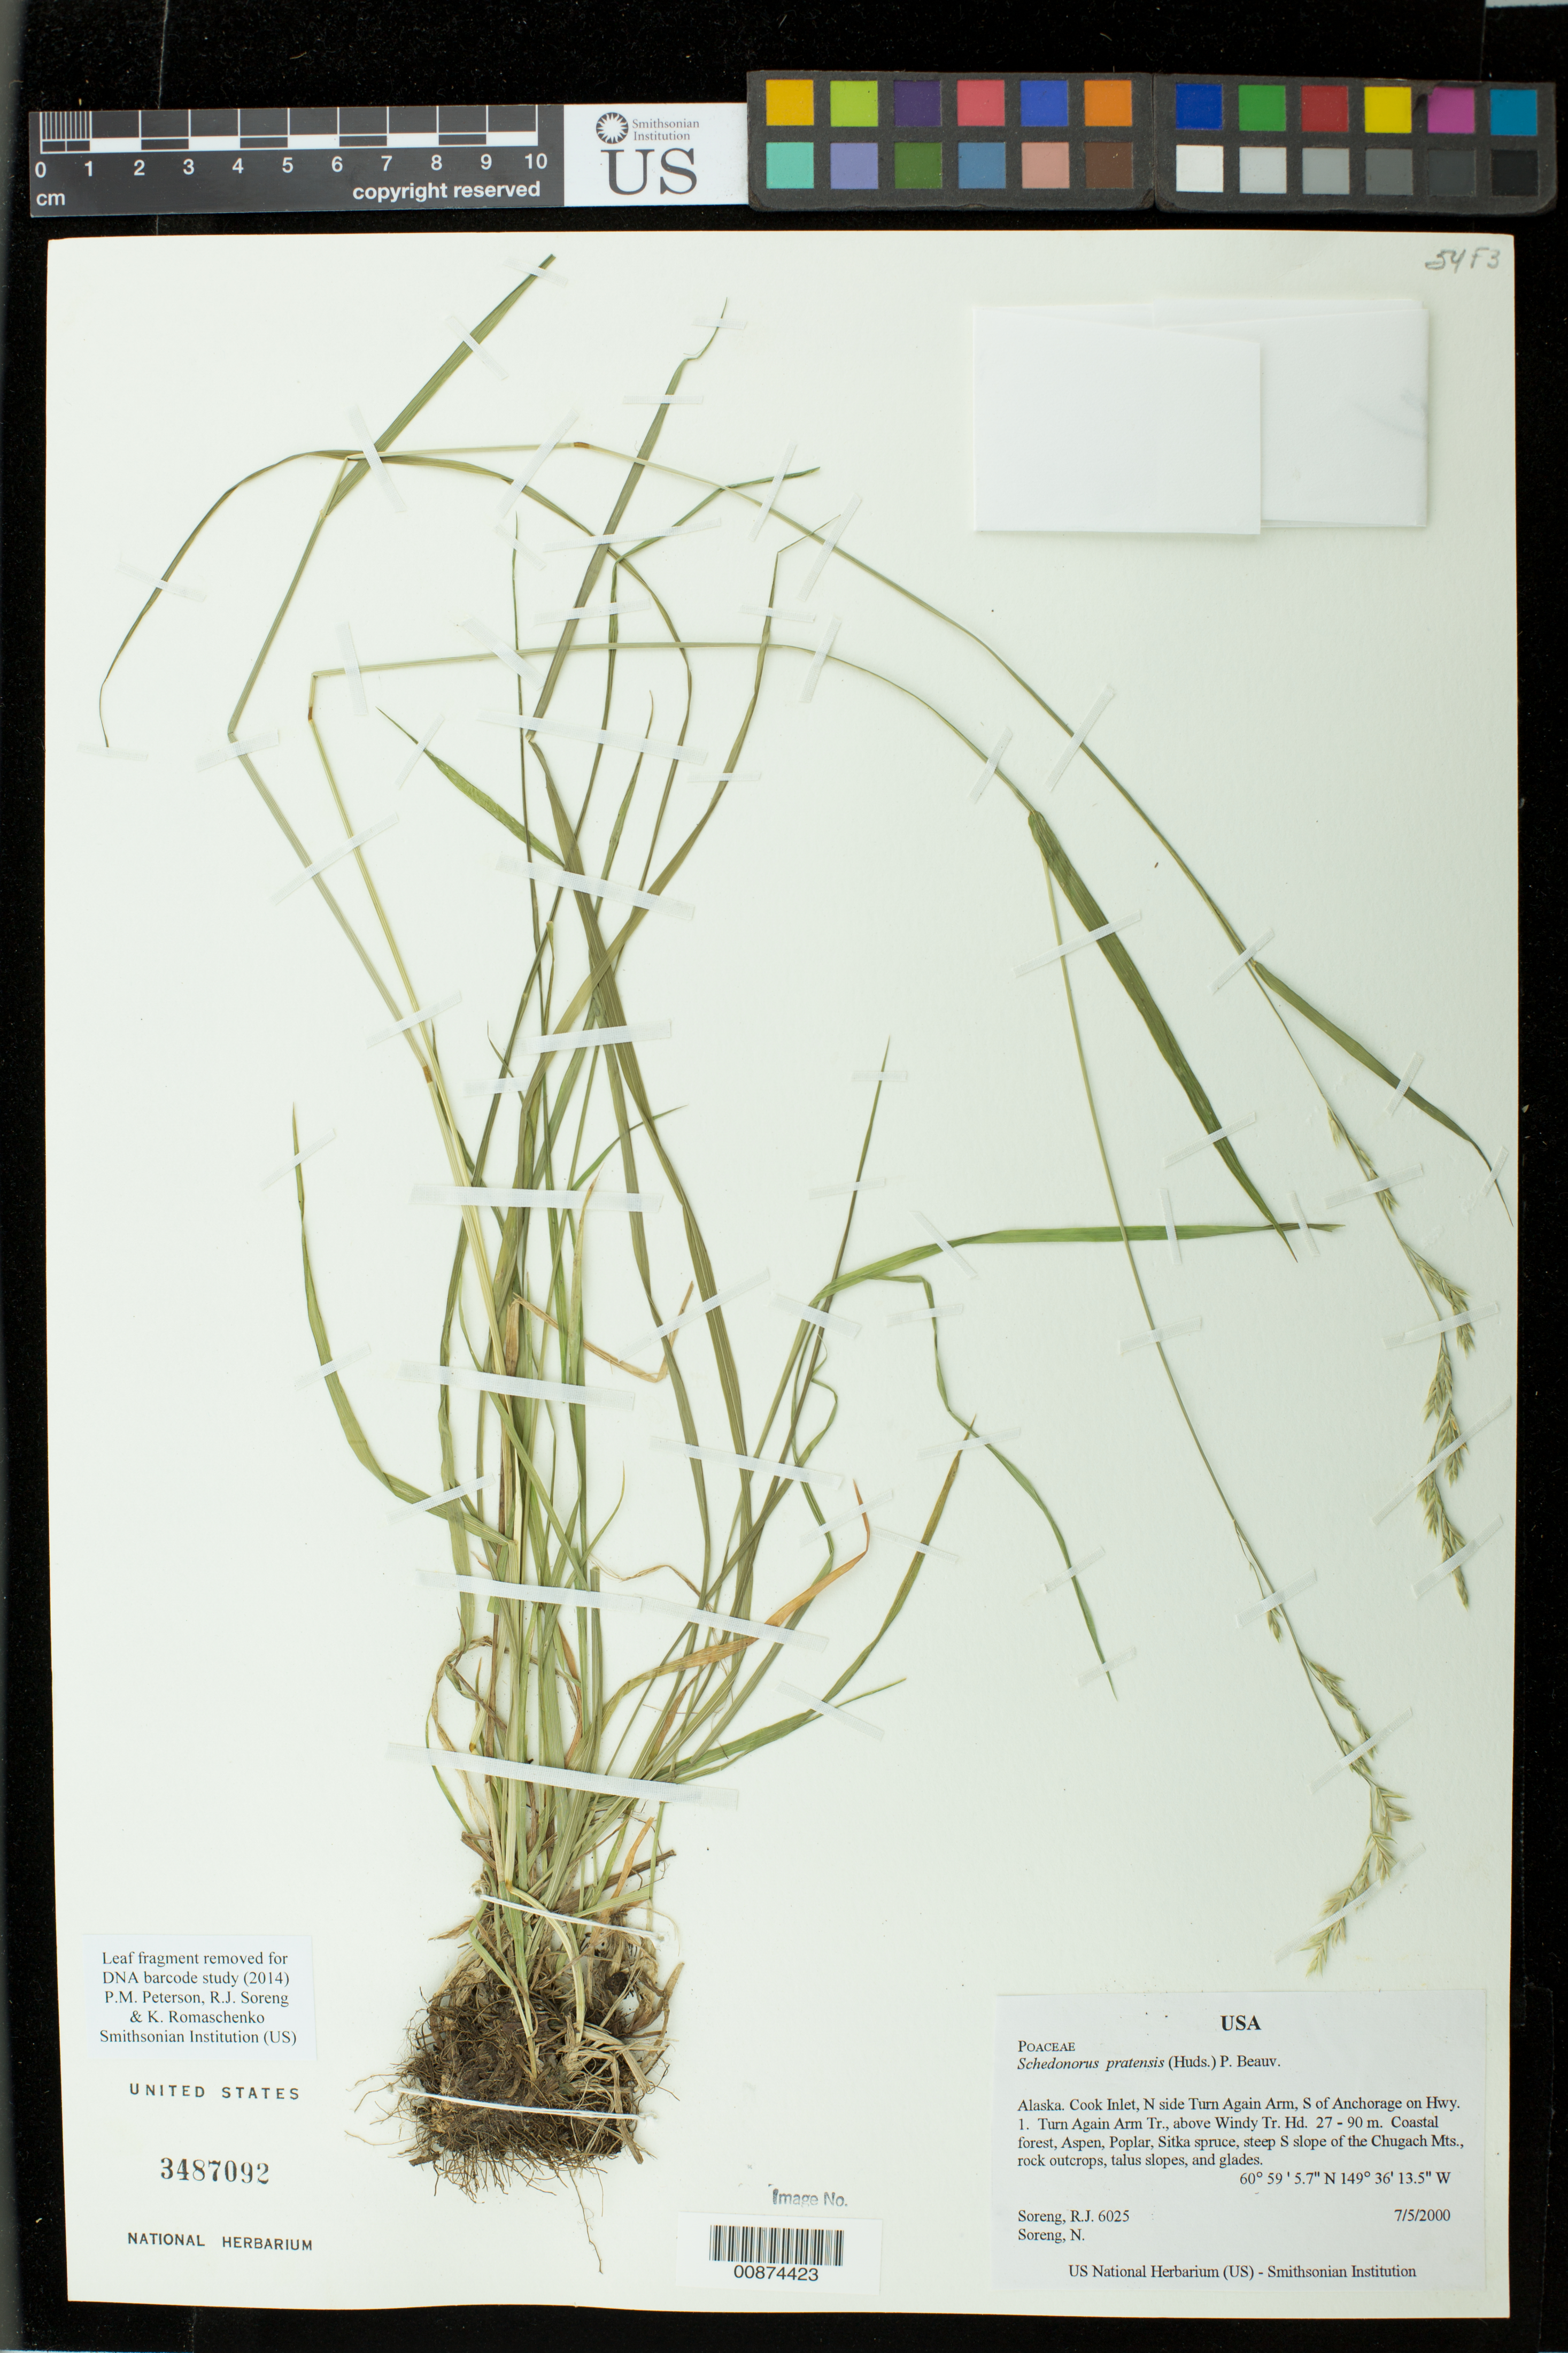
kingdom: Plantae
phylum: Tracheophyta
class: Liliopsida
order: Poales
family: Poaceae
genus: Lolium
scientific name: Lolium pratense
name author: (Huds.) Darbysh.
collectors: R. J. Soreng & N. L. Soreng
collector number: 6025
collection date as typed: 05 Jul 2000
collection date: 2000-07-05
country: United States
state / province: Alaska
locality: Cook Inlet, N side Turn Again Arm, S of Anchorage on Hwy. 1. Turn Again Arm Tr., above Windy Tr. Hd.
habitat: Coastal forest, Aspen, Poplar, Sitka spruce, steep S slope of the Chugach Mts., rock outcrops, talus slopes, and glades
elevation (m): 27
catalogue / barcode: US 3487092